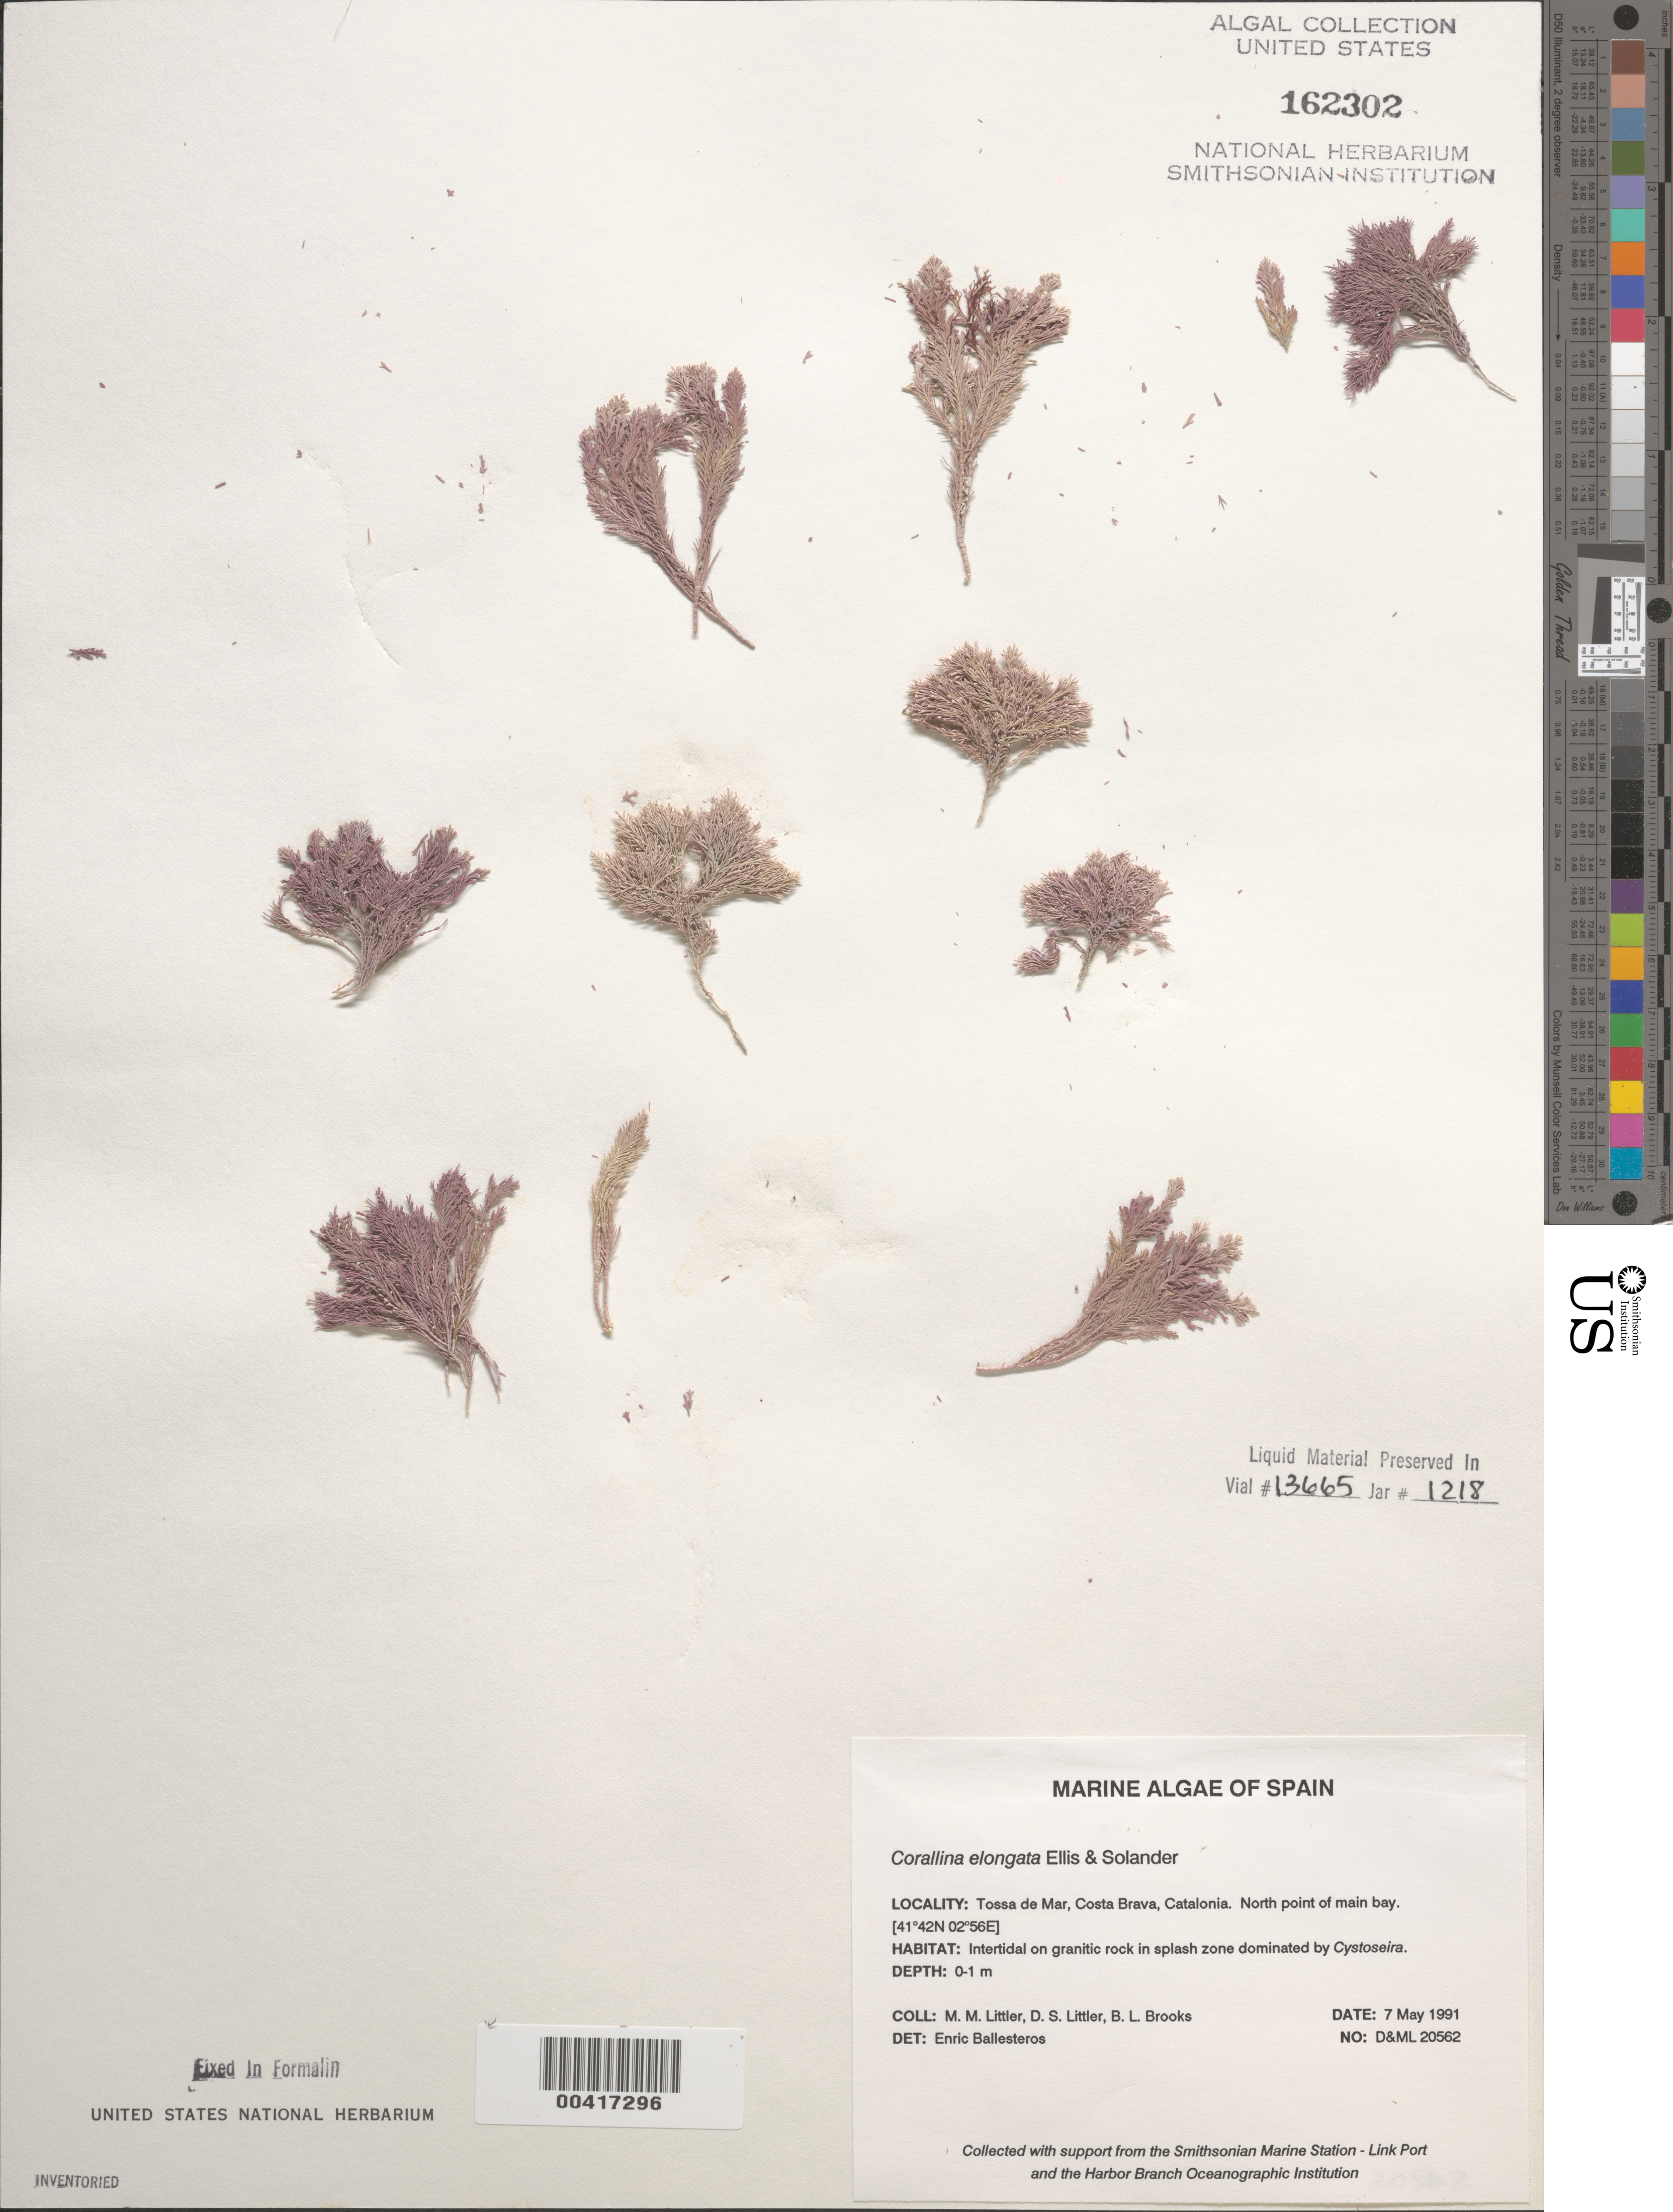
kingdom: Plantae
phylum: Rhodophyta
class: Florideophyceae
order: Corallinales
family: Corallinaceae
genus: Ellisolandia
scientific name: Ellisolandia elongata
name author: (Ellis & Solander) K.R.Hind & G.W. Saunders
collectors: M. M. Littler, D. S. Littler & B. Brooks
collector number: D&ML 20562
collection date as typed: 07 May 1991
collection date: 1991-05-07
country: Spain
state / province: Catalunya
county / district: Girona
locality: Tossa de mar, costa brava, catalonia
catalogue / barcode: US 162302